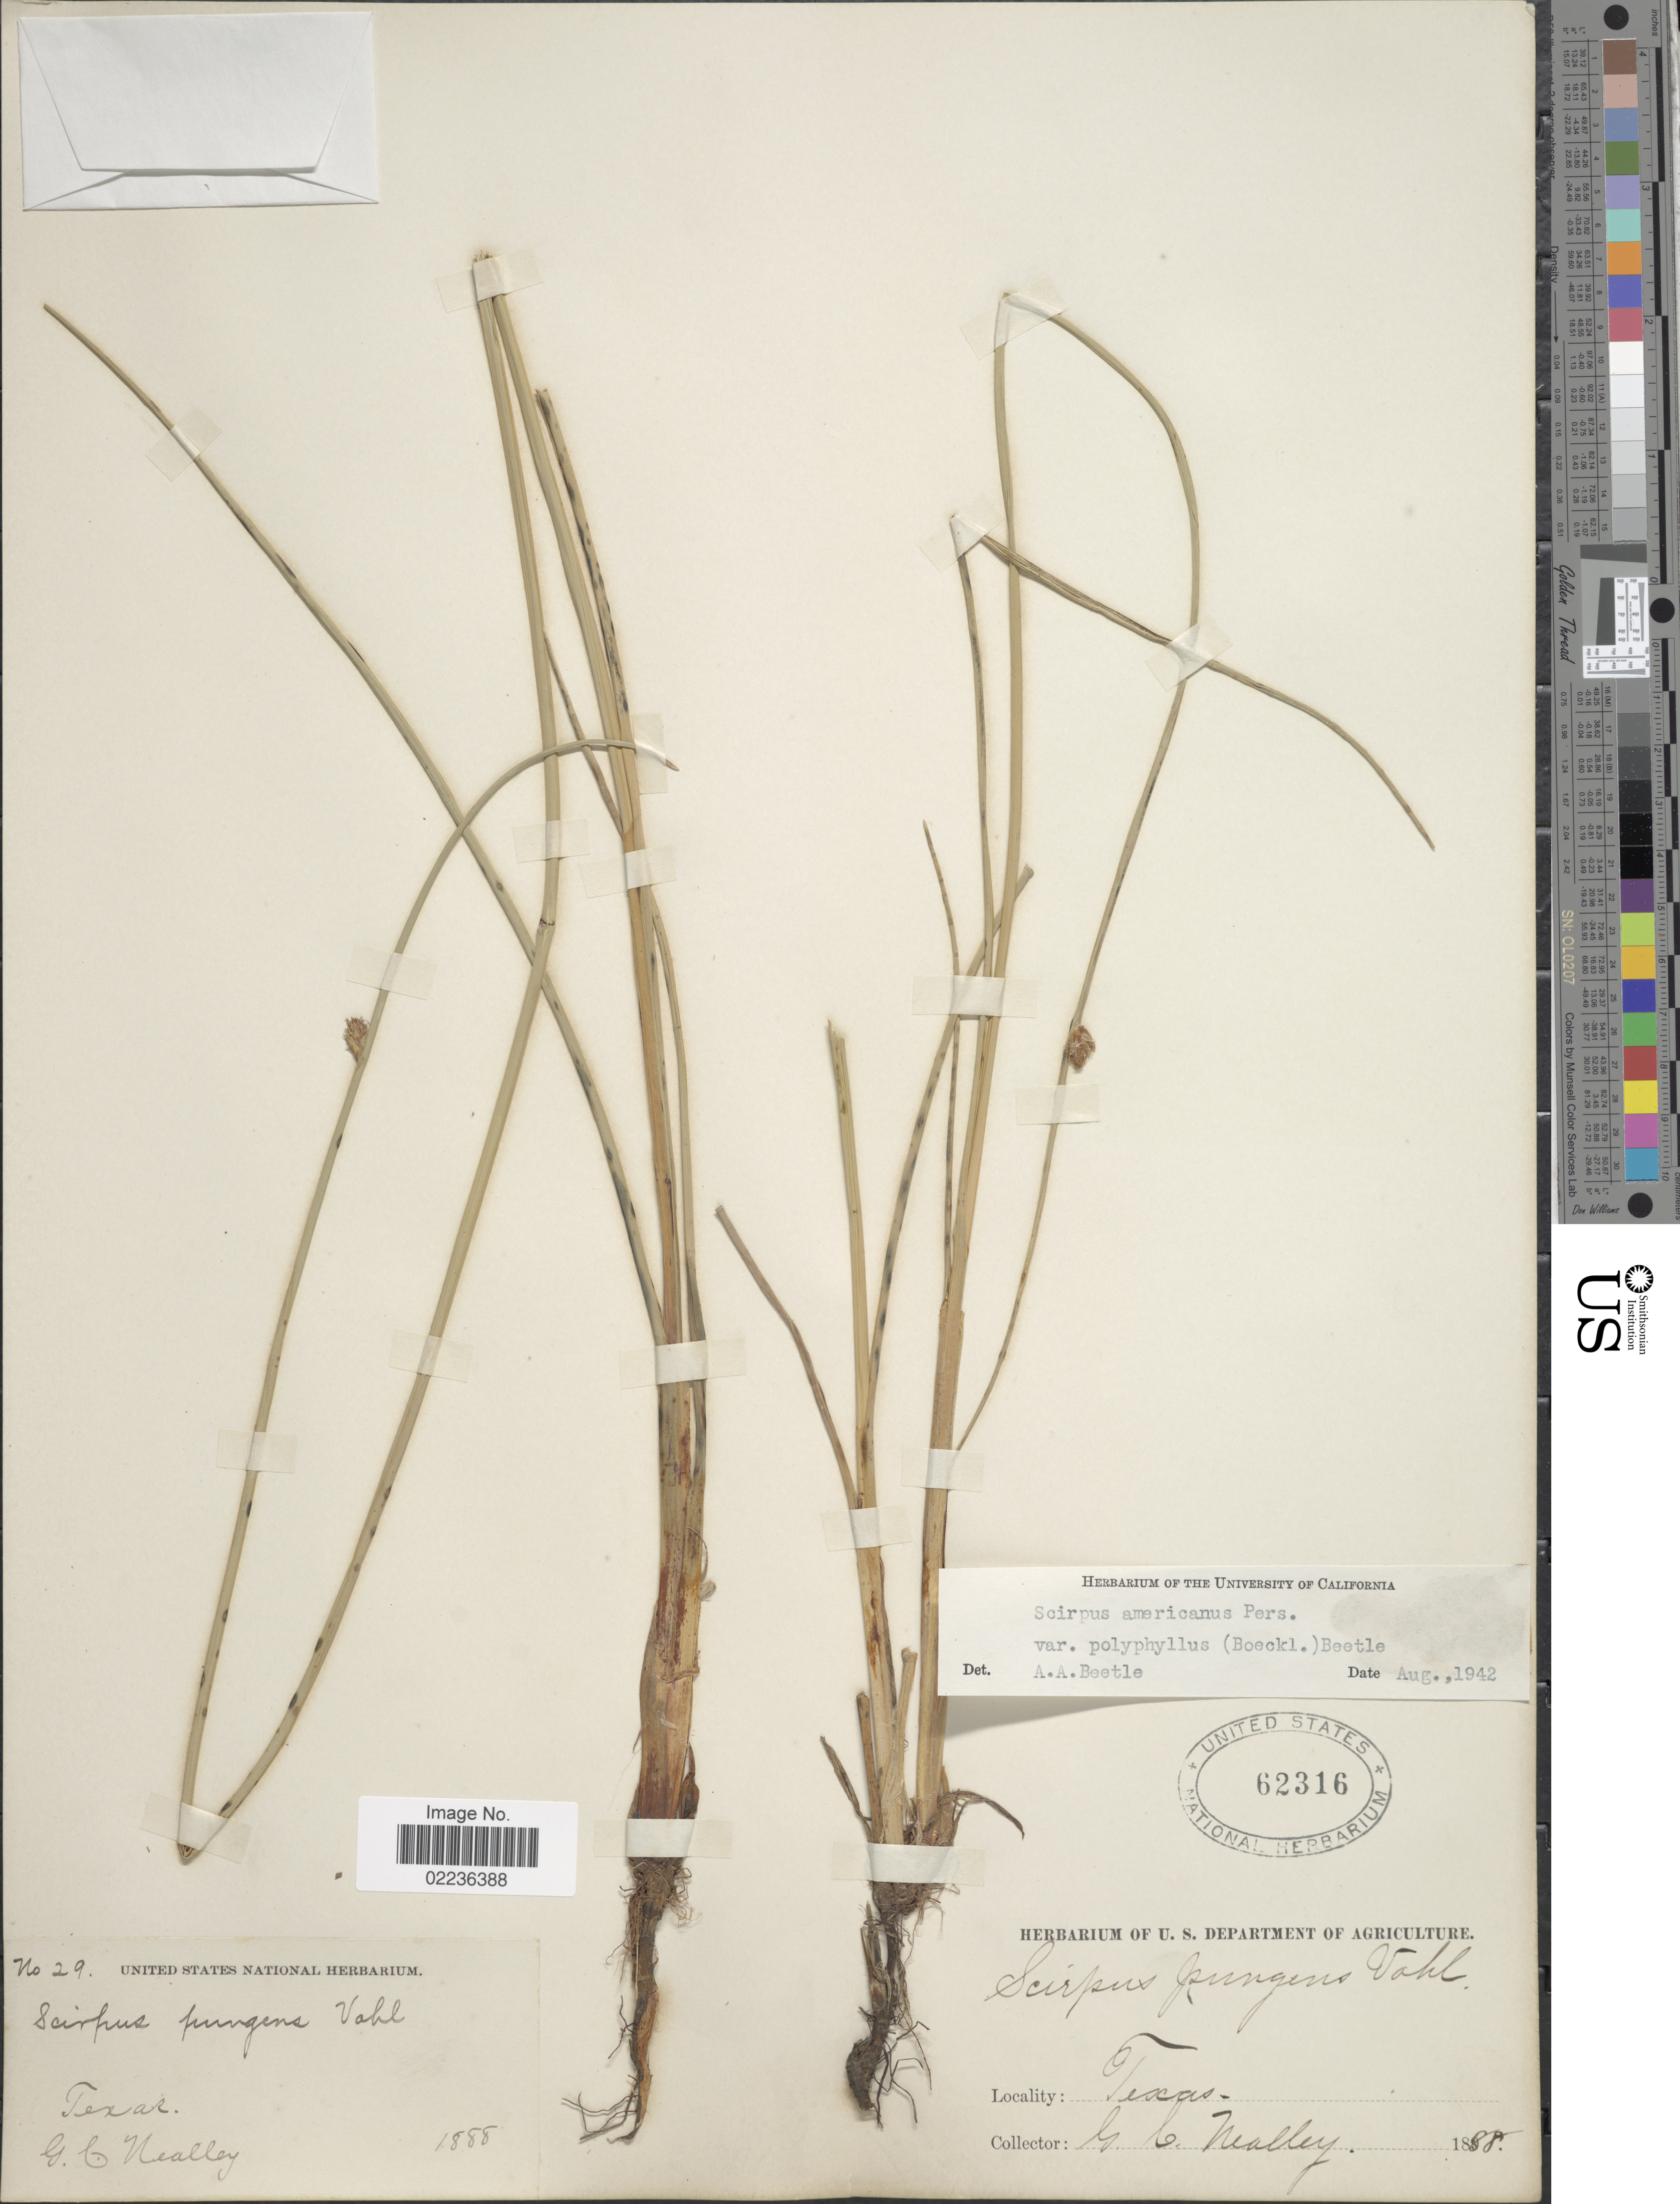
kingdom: Plantae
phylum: Tracheophyta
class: Liliopsida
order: Poales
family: Cyperaceae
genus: Schoenoplectus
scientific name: Schoenoplectus pungens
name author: (Vahl) Palla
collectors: G. C. Nealley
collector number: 29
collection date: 1888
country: United States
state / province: Texas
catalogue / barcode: US 62316